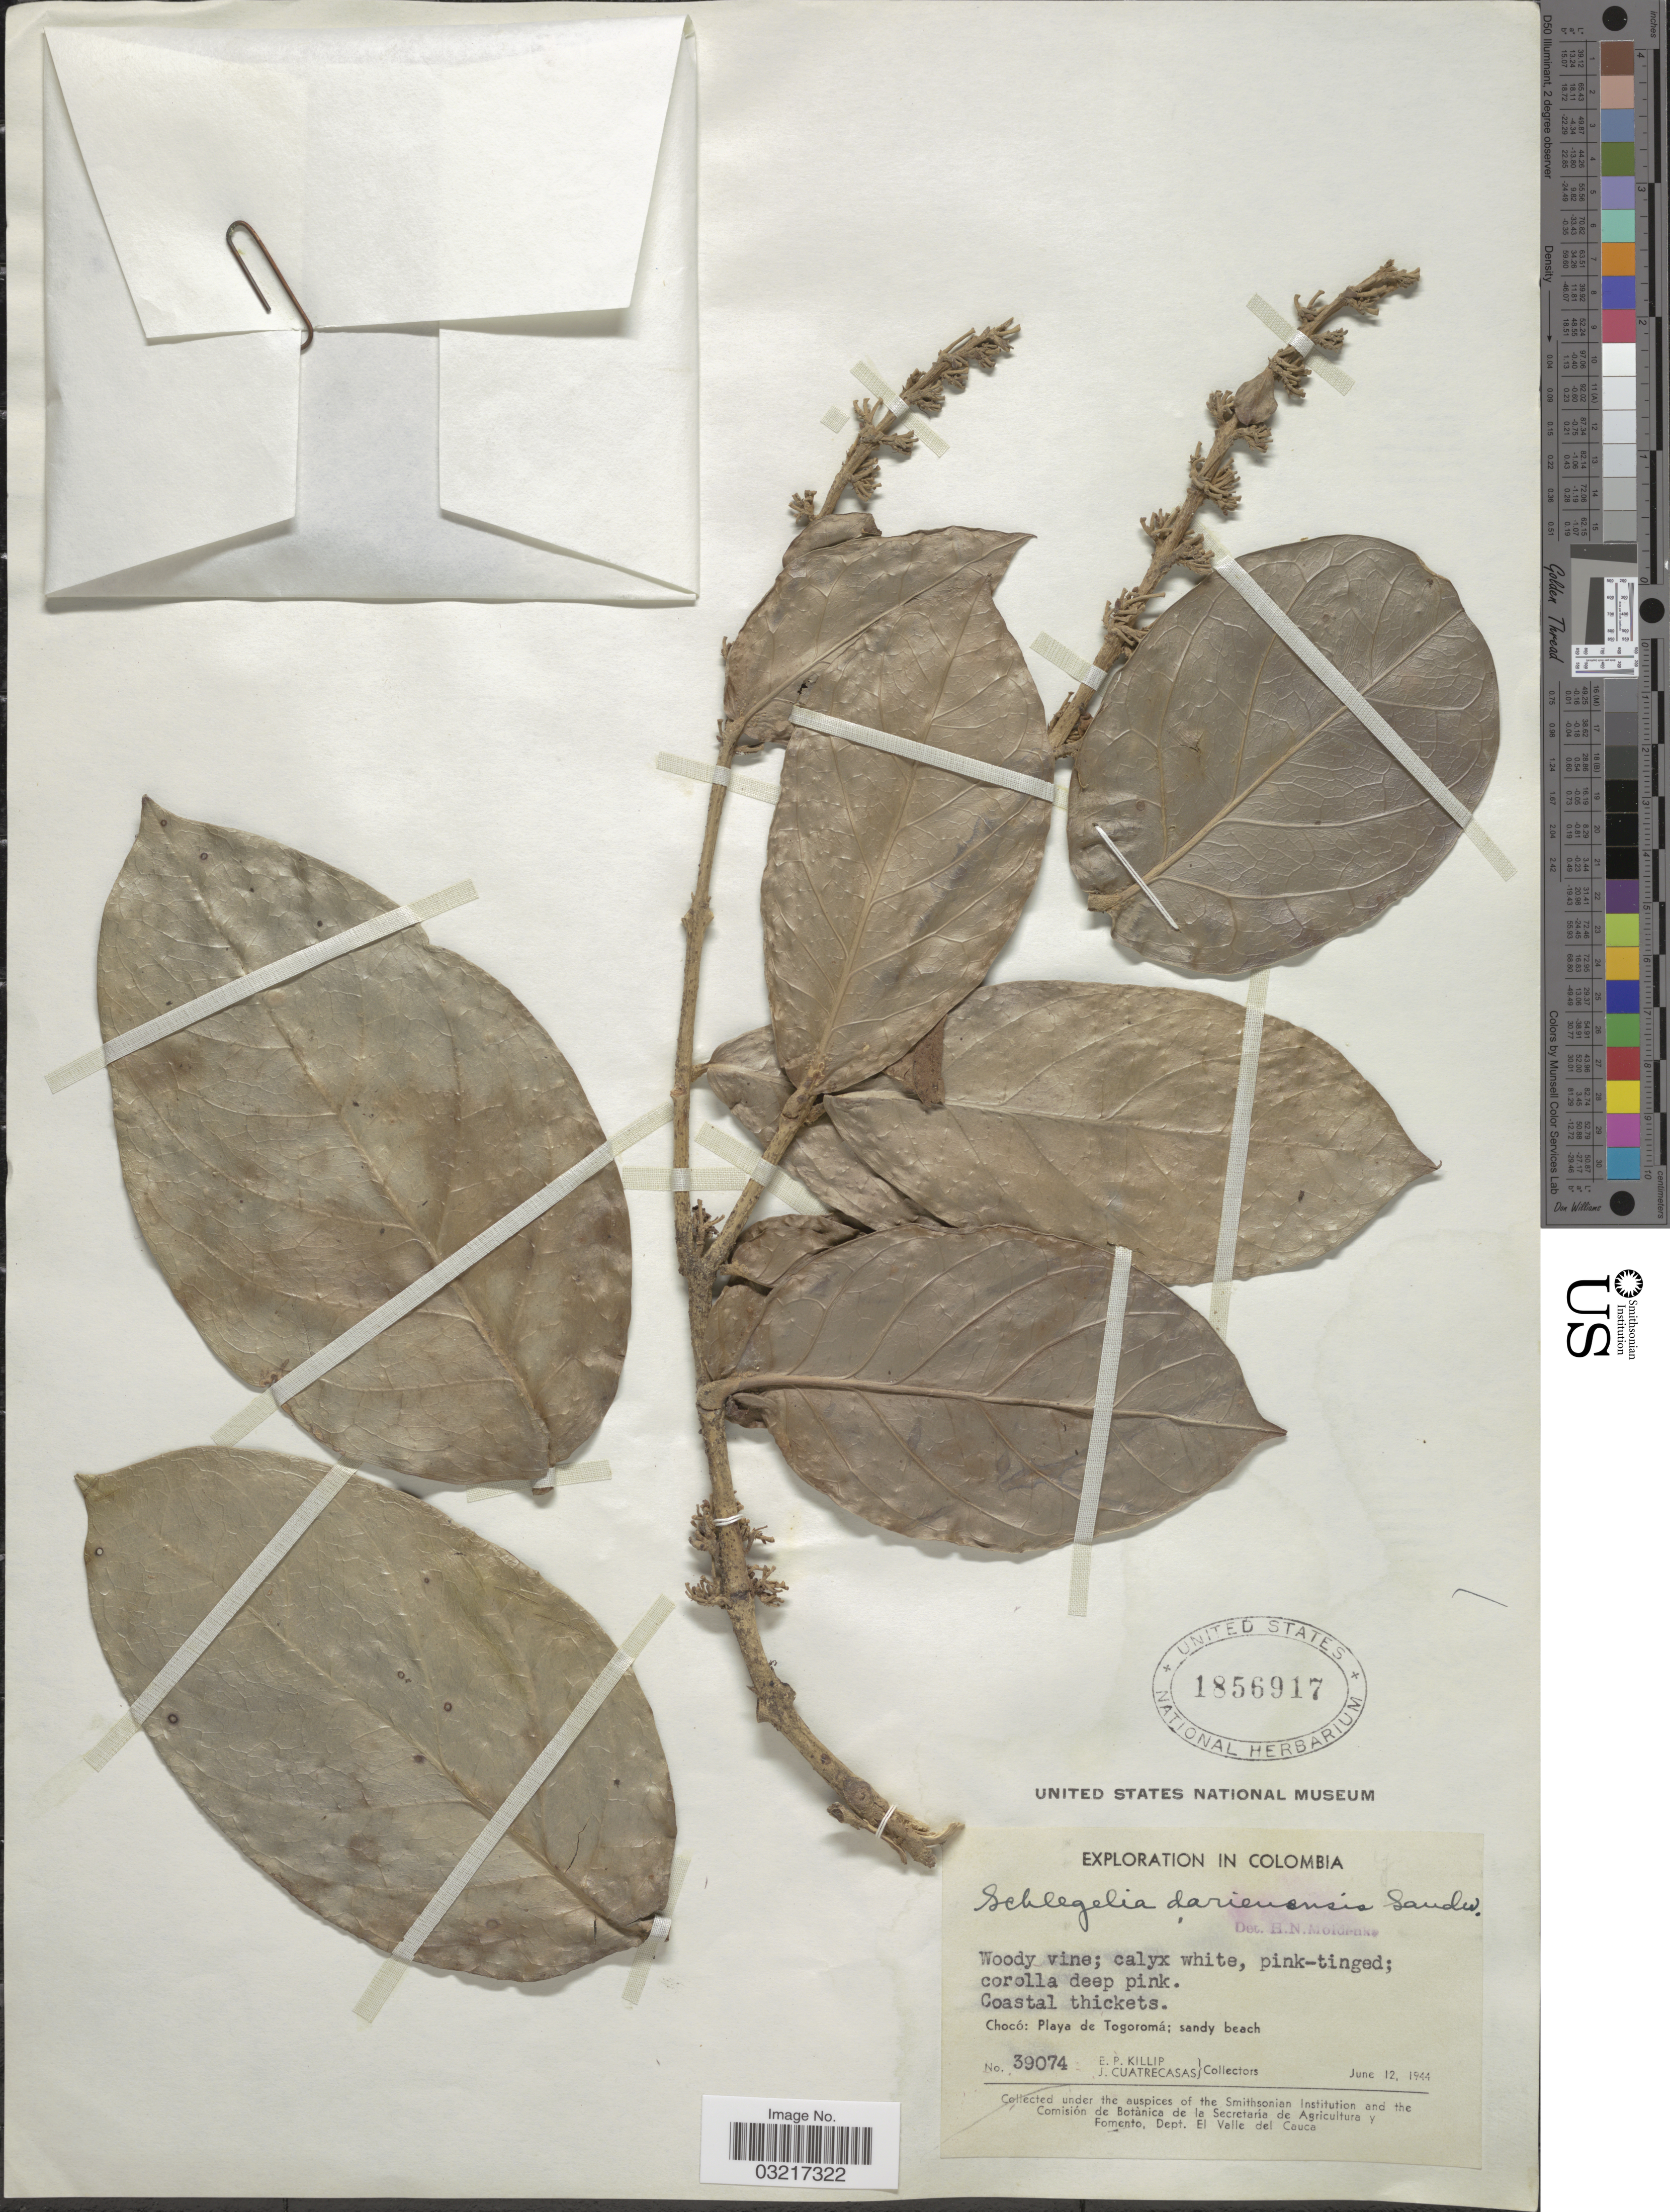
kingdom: Plantae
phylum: Tracheophyta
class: Magnoliopsida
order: Lamiales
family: Schlegeliaceae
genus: Schlegelia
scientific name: Schlegelia darienensis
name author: Sandwith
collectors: E. P. Killip & J. Cuatrecasas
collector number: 39074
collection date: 1944-06-12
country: Colombia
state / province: Chocó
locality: Playa de Togoromá; sandy beach.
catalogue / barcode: US 1856917